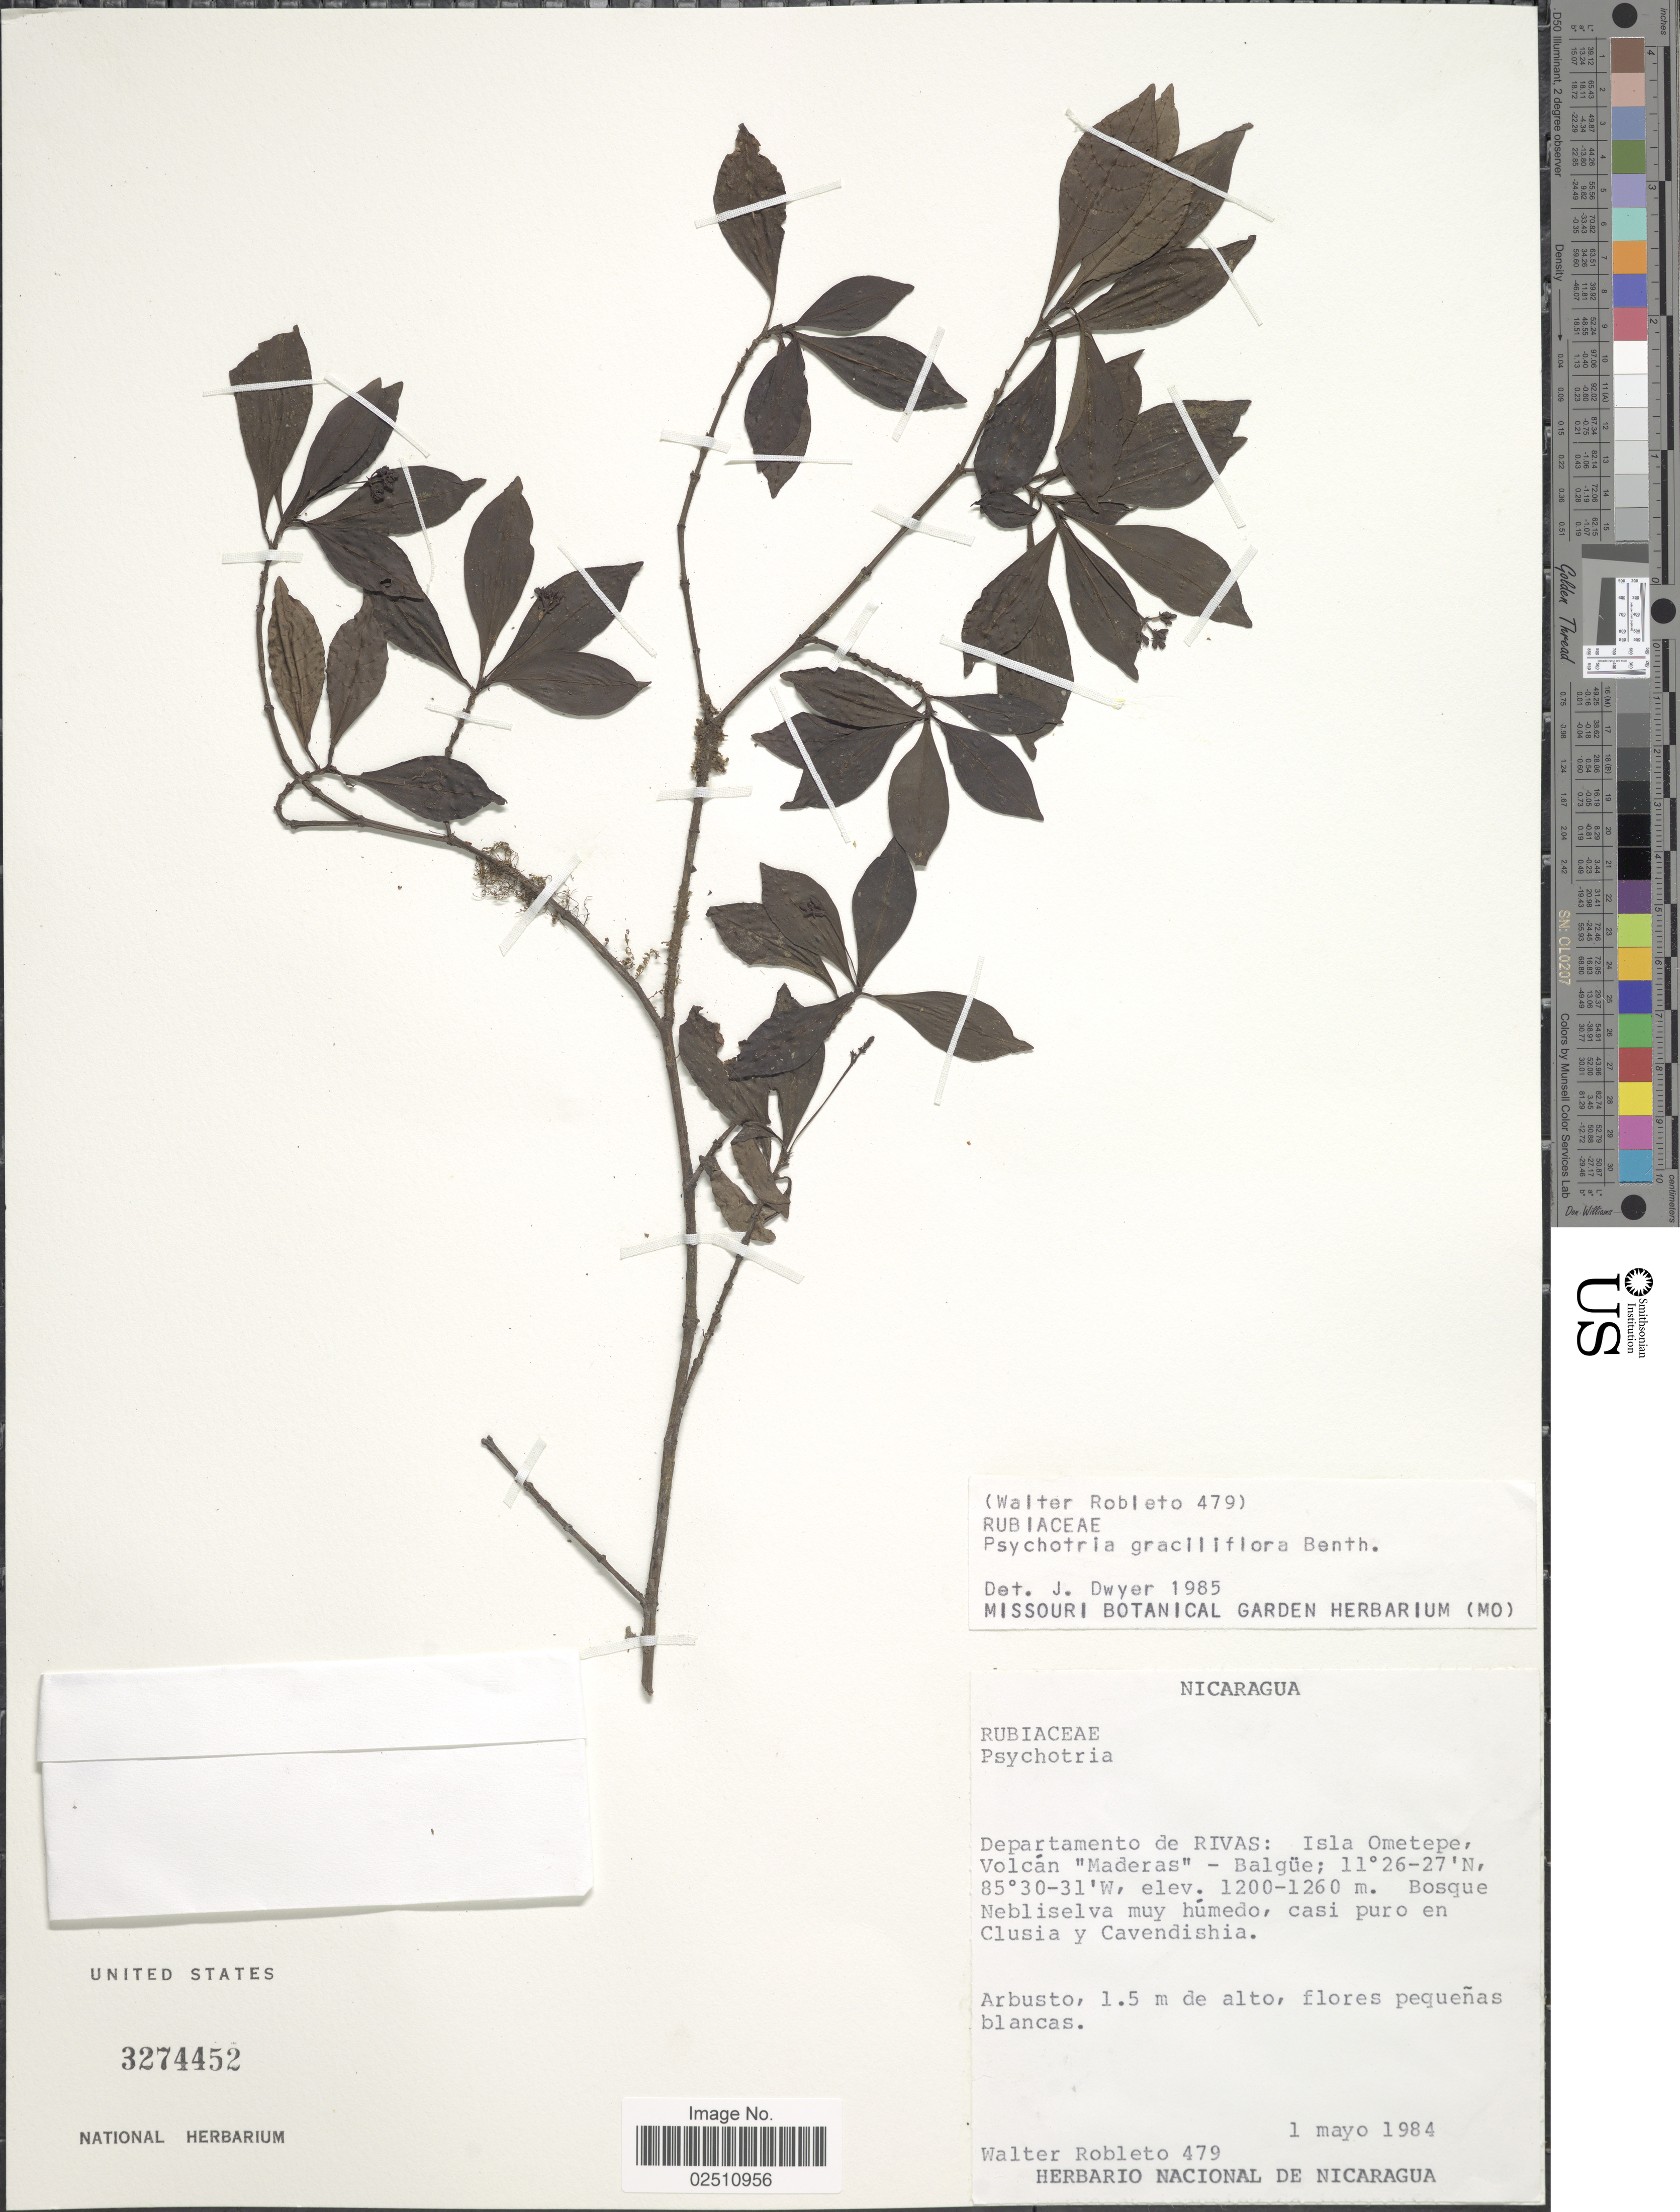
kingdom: Plantae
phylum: Tracheophyta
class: Magnoliopsida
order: Gentianales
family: Rubiaceae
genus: Psychotria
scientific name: Psychotria graciliflora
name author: Benth.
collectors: W. Robleto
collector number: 479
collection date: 1984-05-01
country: Nicaragua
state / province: Rivas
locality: Isla Ometepe, Volcan "Maderas"-Balgue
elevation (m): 1200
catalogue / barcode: US 3274452